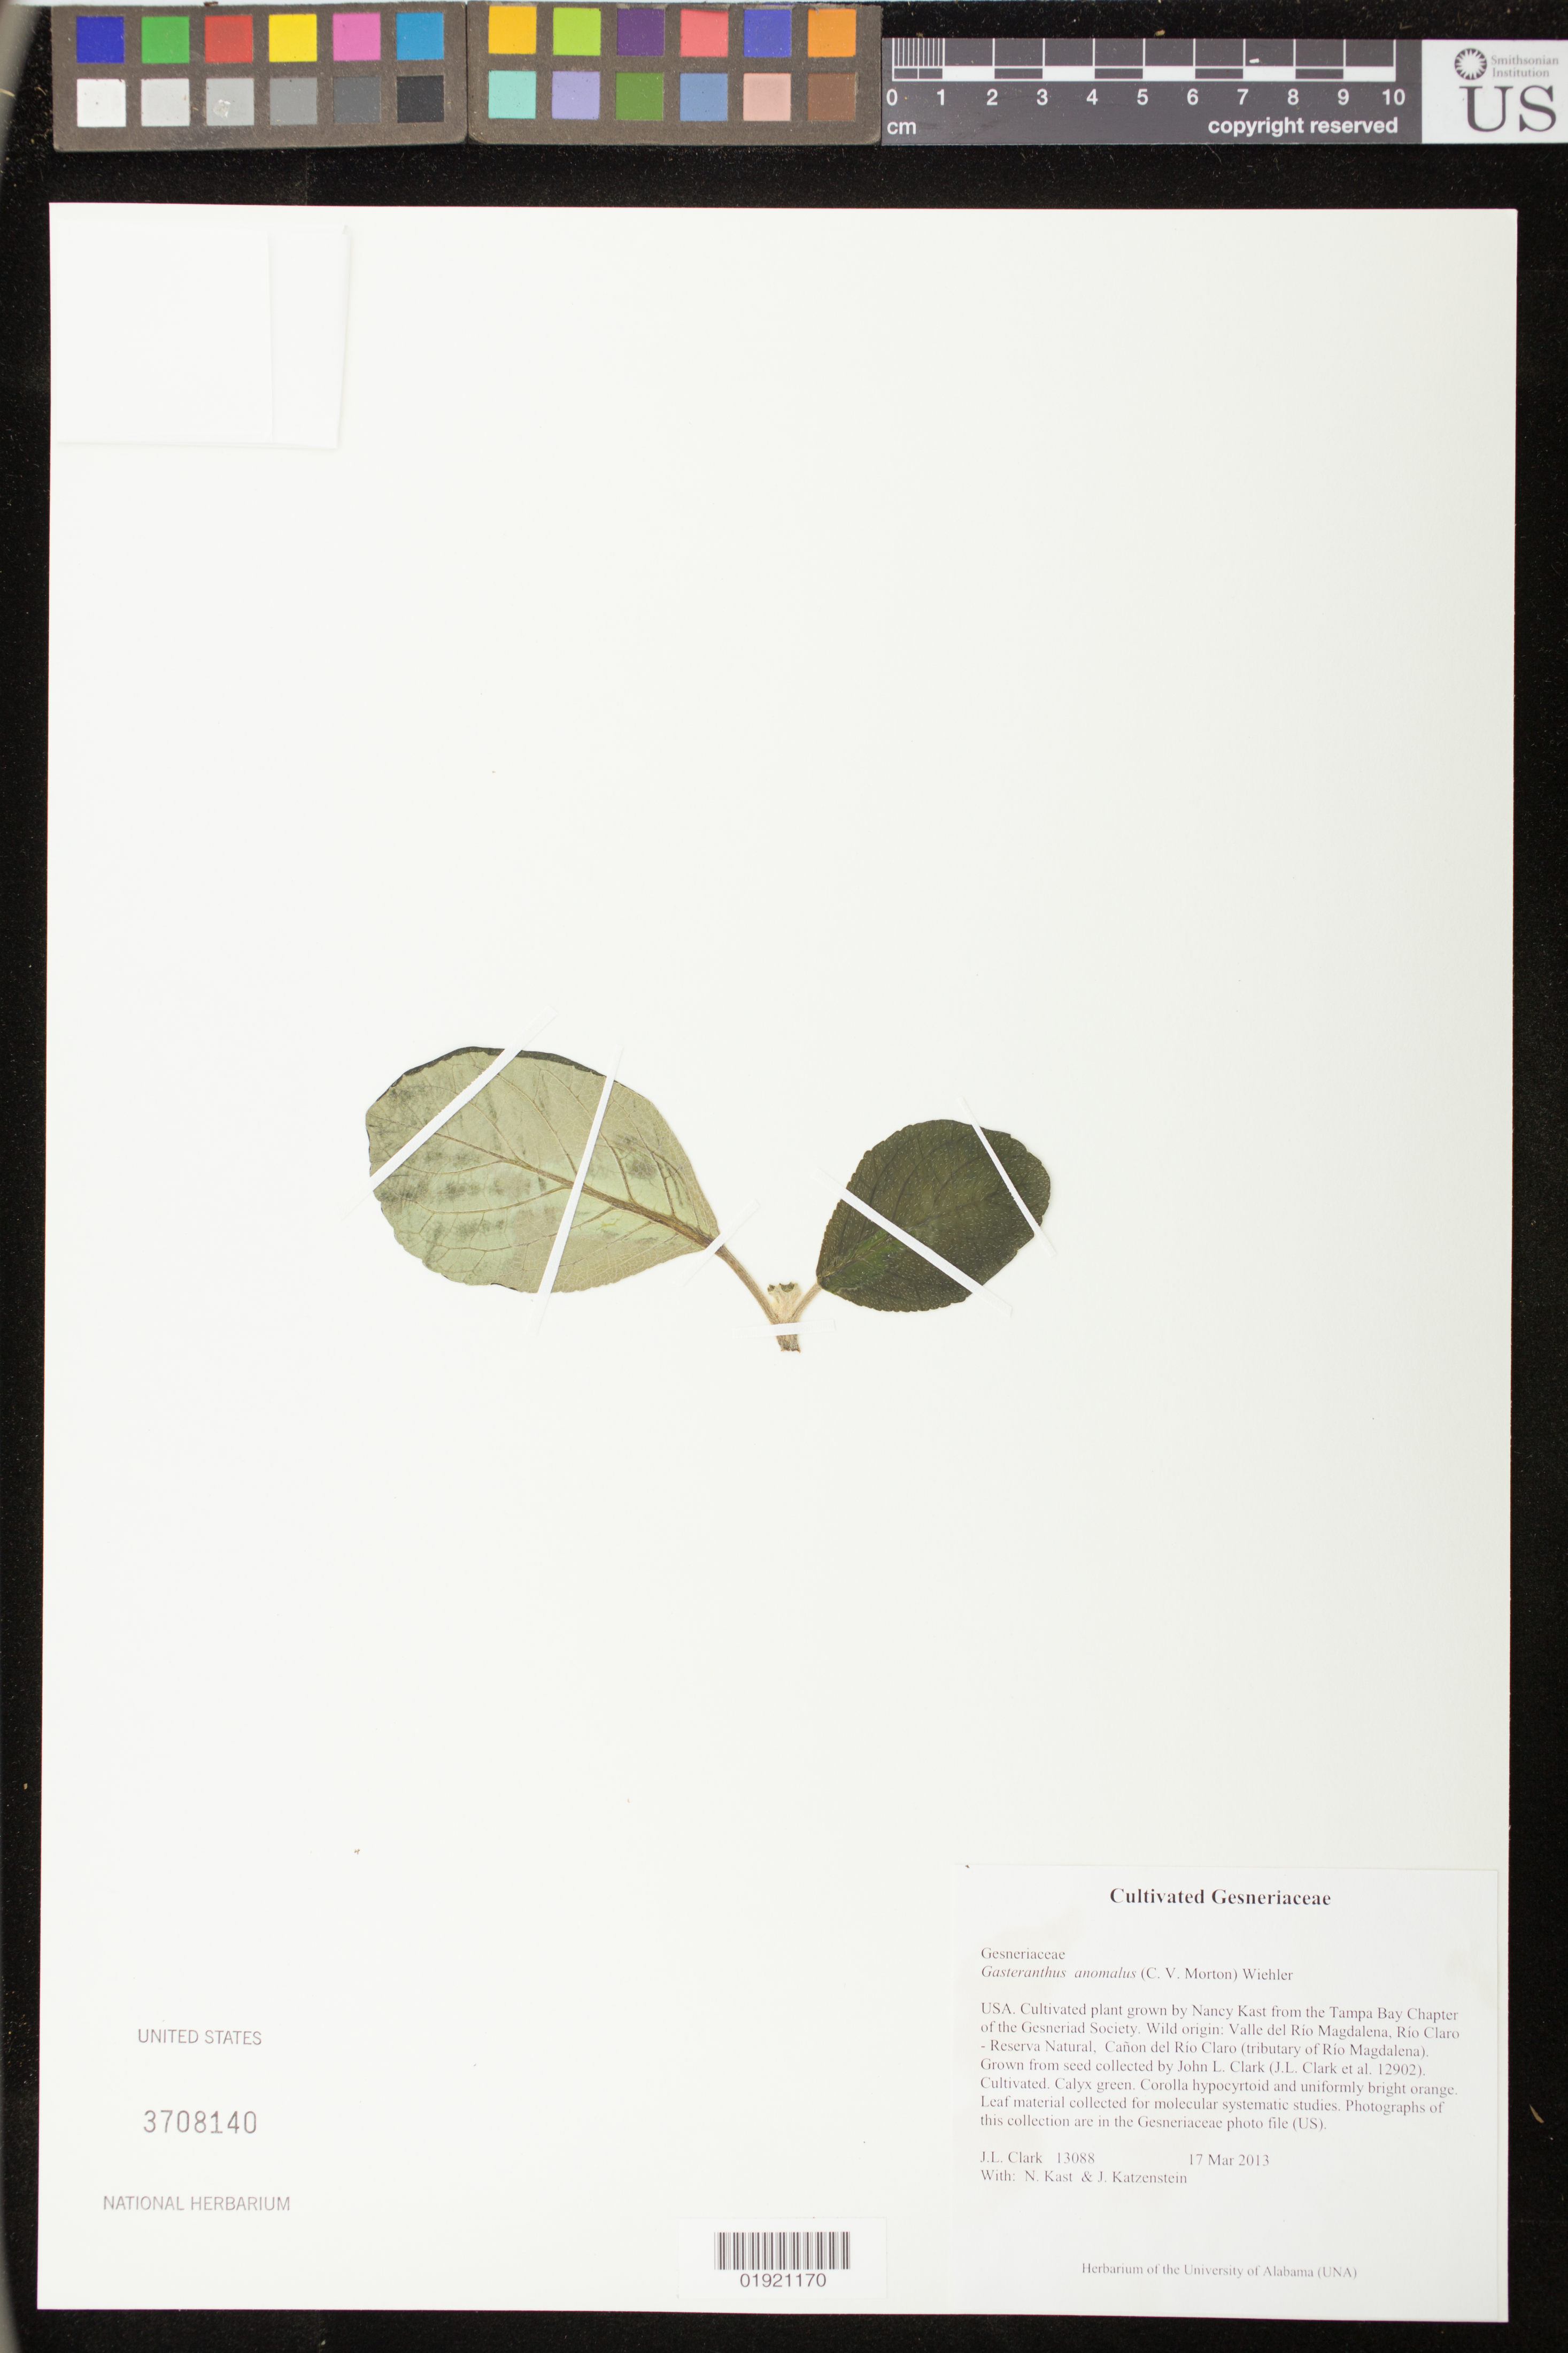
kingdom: Plantae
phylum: Tracheophyta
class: Magnoliopsida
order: Lamiales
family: Gesneriaceae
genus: Gasteranthus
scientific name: Gasteranthus anomalus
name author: (C.V. Morton) Wiehler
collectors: J. L. Clark, N. Kast & J. Katzenstein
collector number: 13088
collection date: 2013-03-17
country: United States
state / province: Florida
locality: Cultivated plant grown from cutting provided by Nancy Kast (San Antonio, FL) from the Tampa Bay Chapter of the Gesneriad Society. Wild origin: Valle del Rio Magdalena. Rio Claro - Reserva Natural, Canon del Rio Claro (tributary of Rio Magdalena).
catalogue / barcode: US 3708140